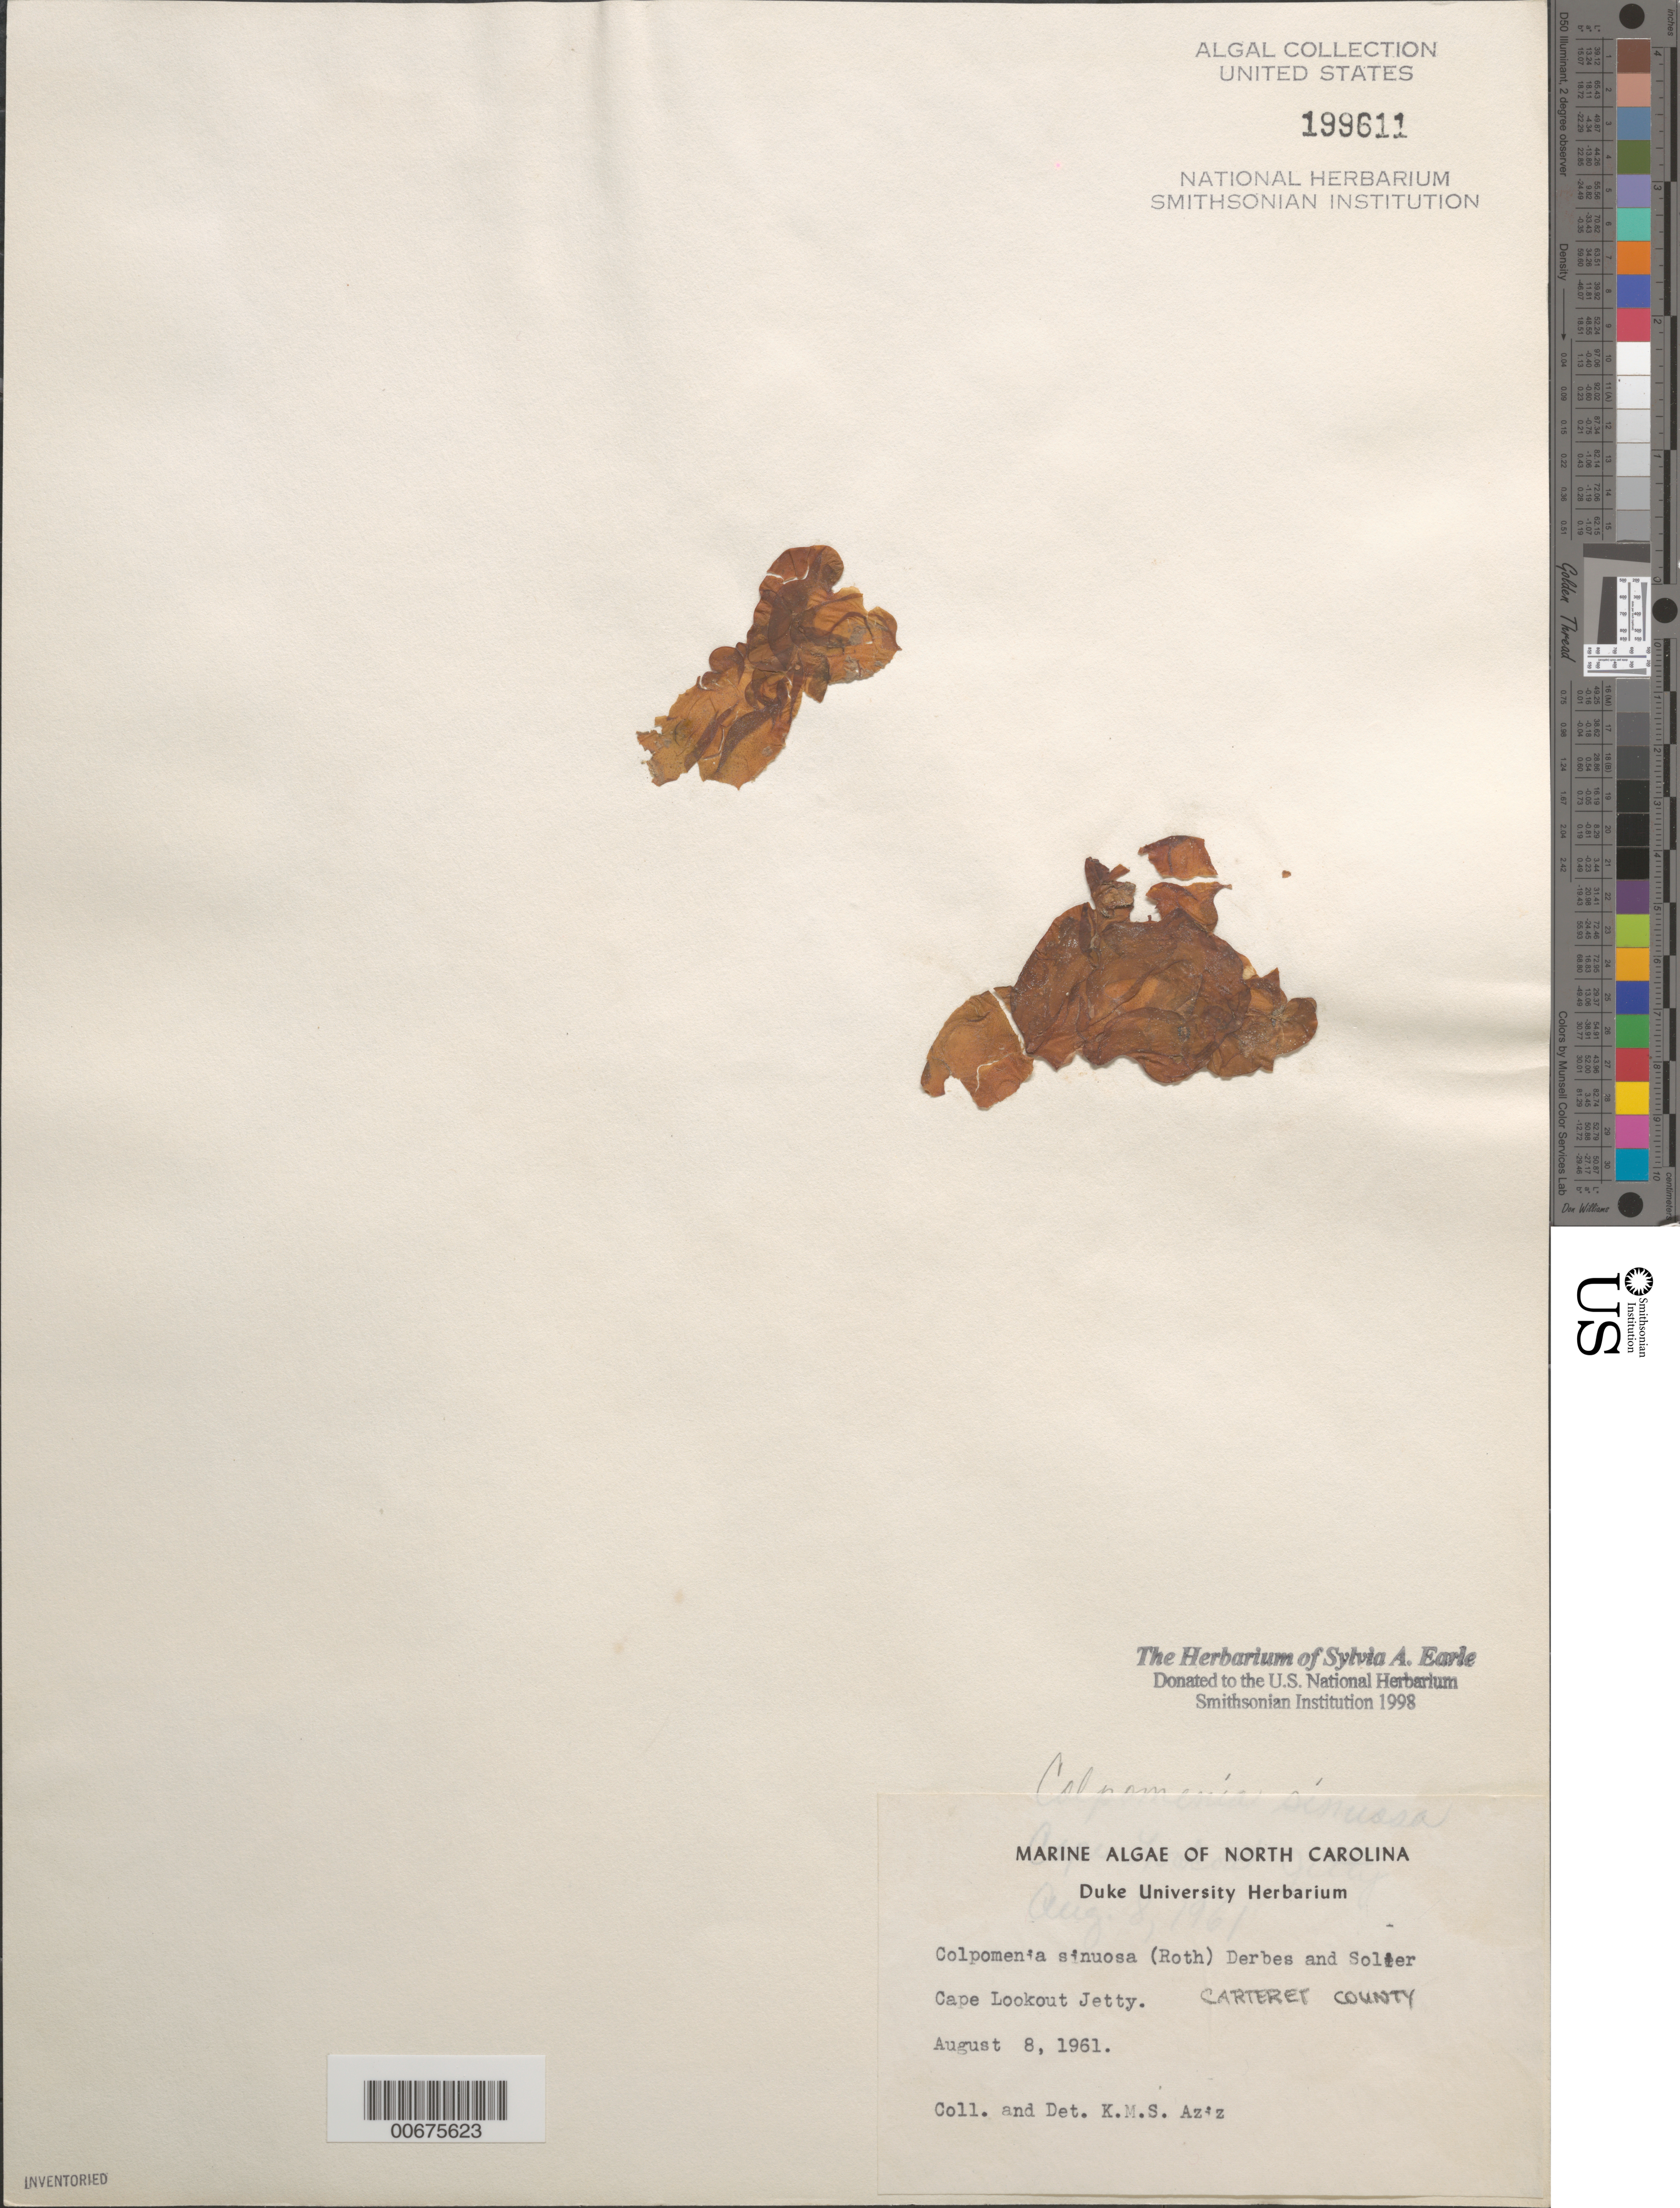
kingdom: Chromista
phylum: Ochrophyta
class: Phaeophyceae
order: Scytosiphonales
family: Scytosiphonaceae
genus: Colpomenia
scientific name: Colpomenia sinuosa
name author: (K. Mert. ex Roth) Derbes & Solier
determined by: Aziz, K. M. S.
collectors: K. M. Aziz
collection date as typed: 08 Aug 1961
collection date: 1961-08-08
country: United States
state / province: North Carolina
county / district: Carteret County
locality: Cape Lookout jetty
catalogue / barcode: US 199611